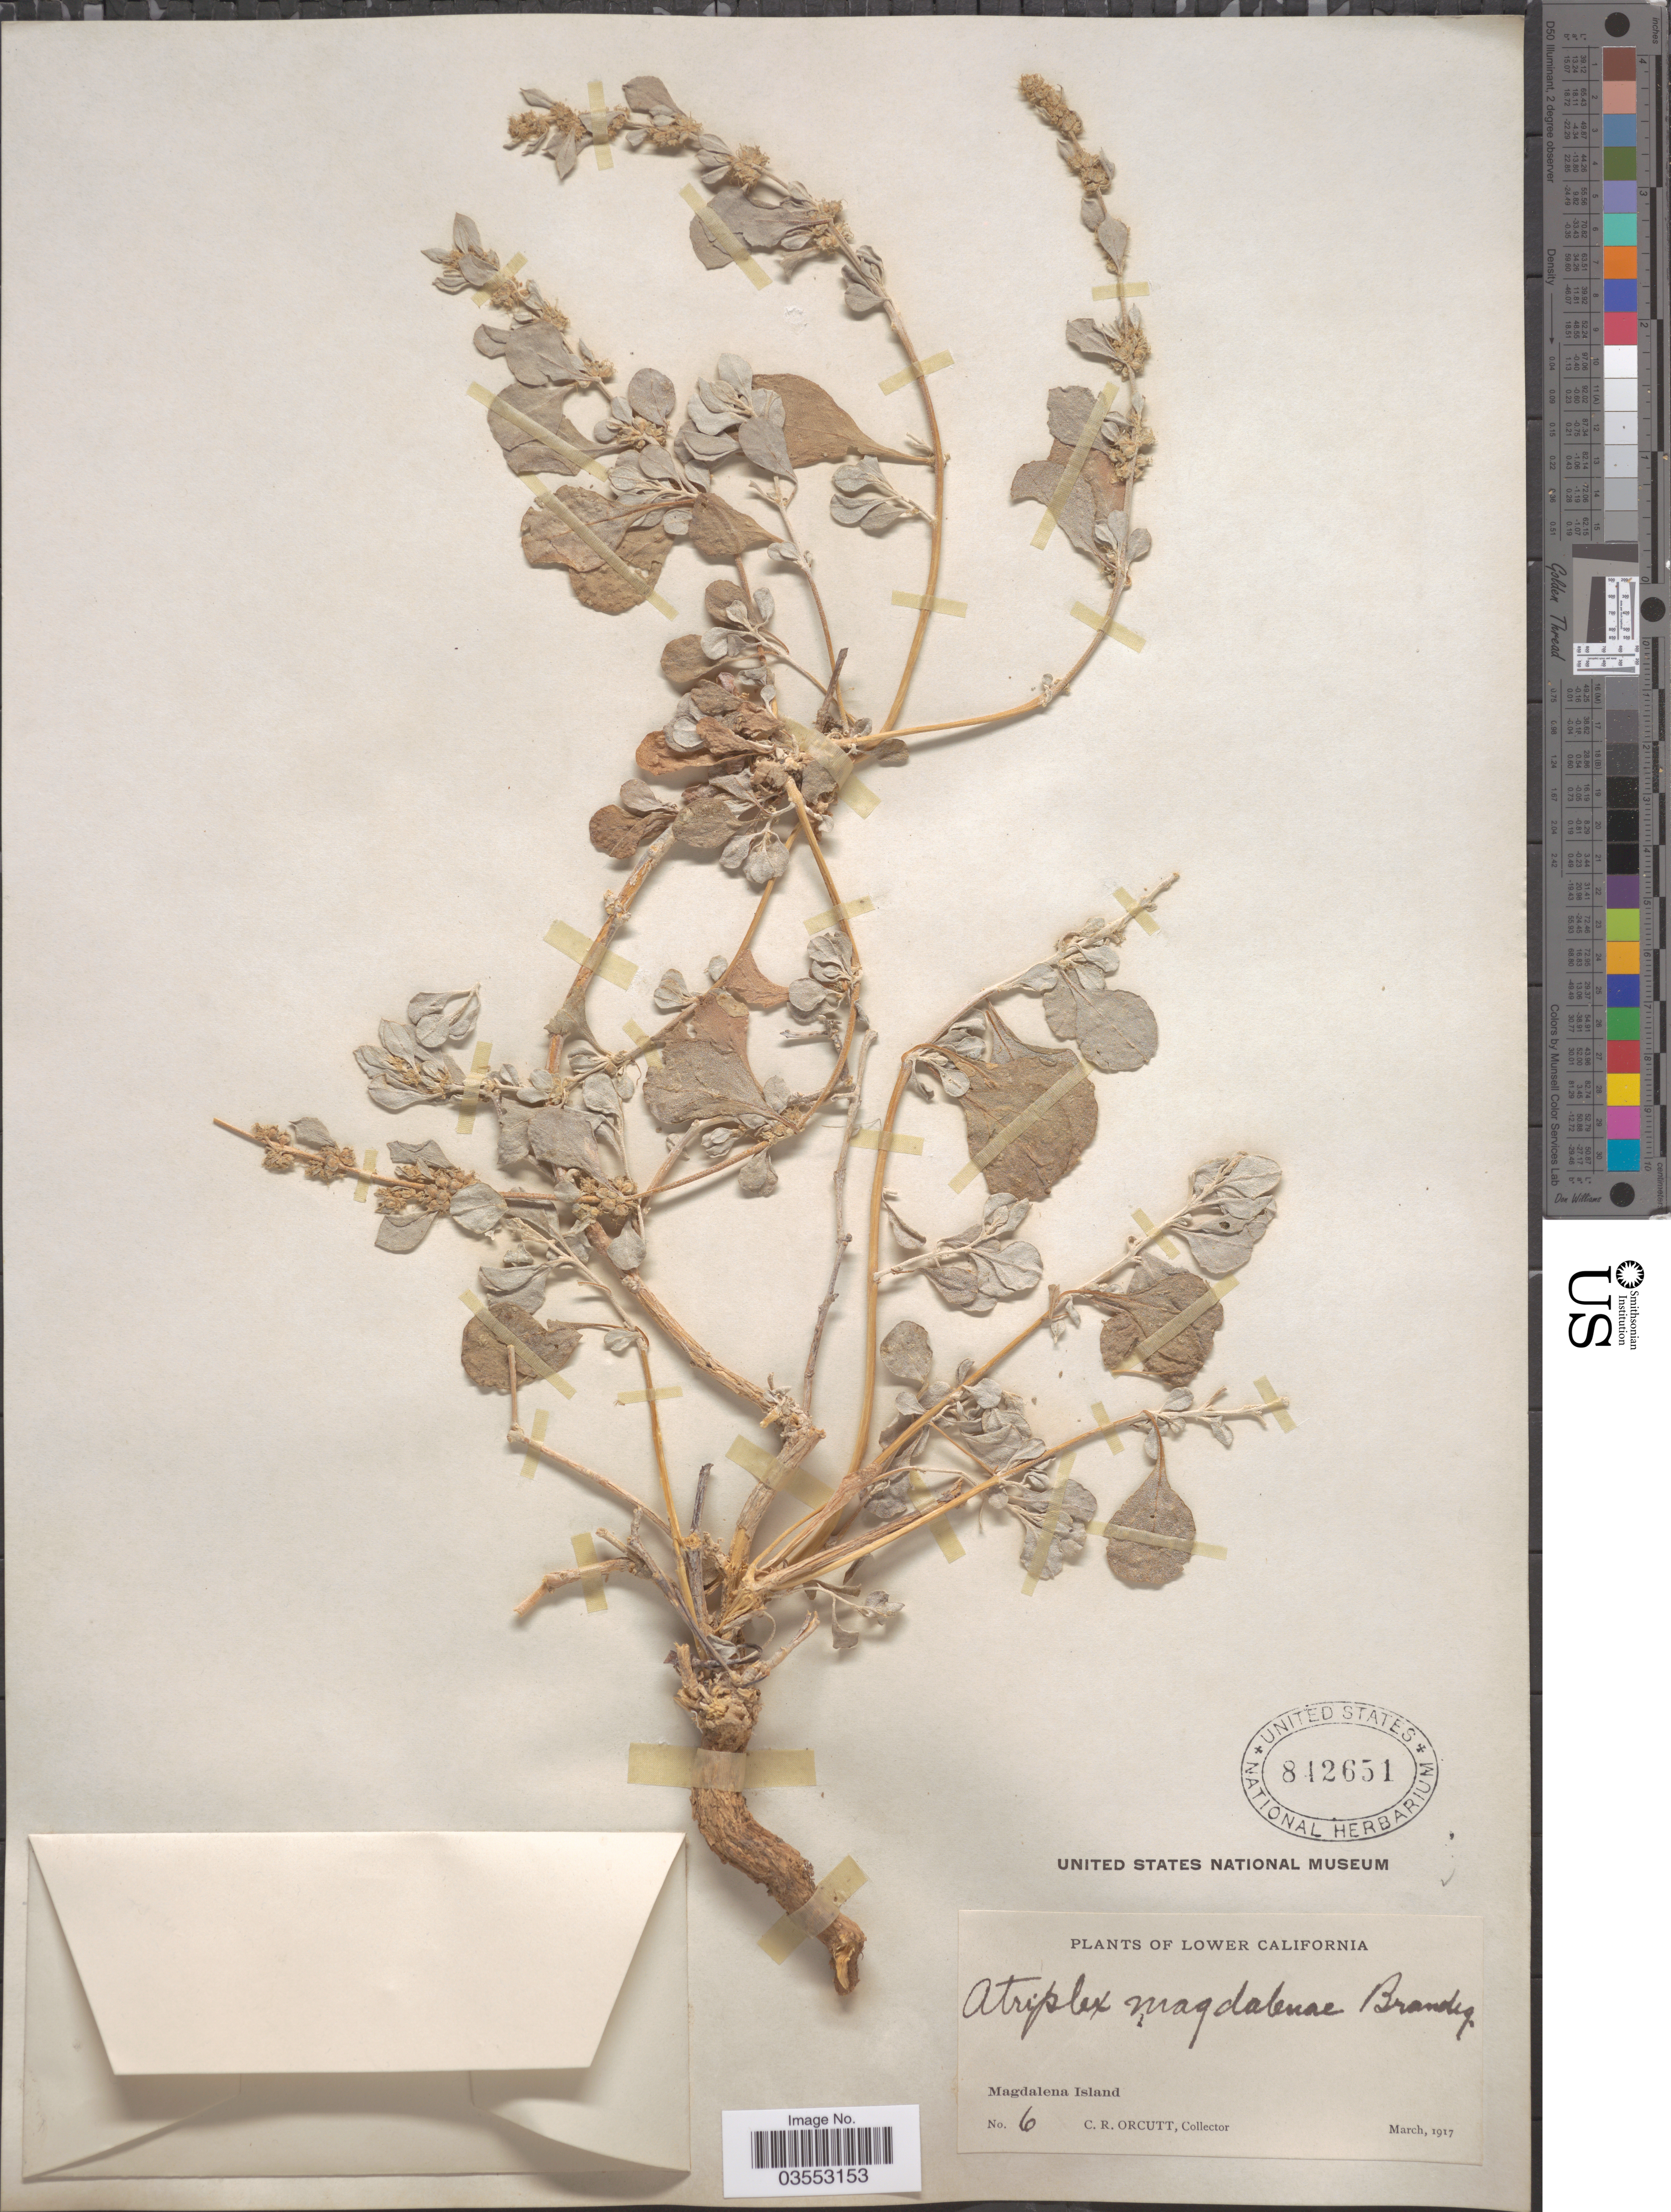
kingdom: Plantae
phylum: Tracheophyta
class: Magnoliopsida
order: Caryophyllales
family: Amaranthaceae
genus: Atriplex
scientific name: Atriplex barclayana subsp. magdalenae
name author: H.M. Hall & Clem.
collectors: C. R. Orcutt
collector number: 6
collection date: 1917-03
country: Mexico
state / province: Baja California Sur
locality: Lower California. Magdalena Island.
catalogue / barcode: US 842651